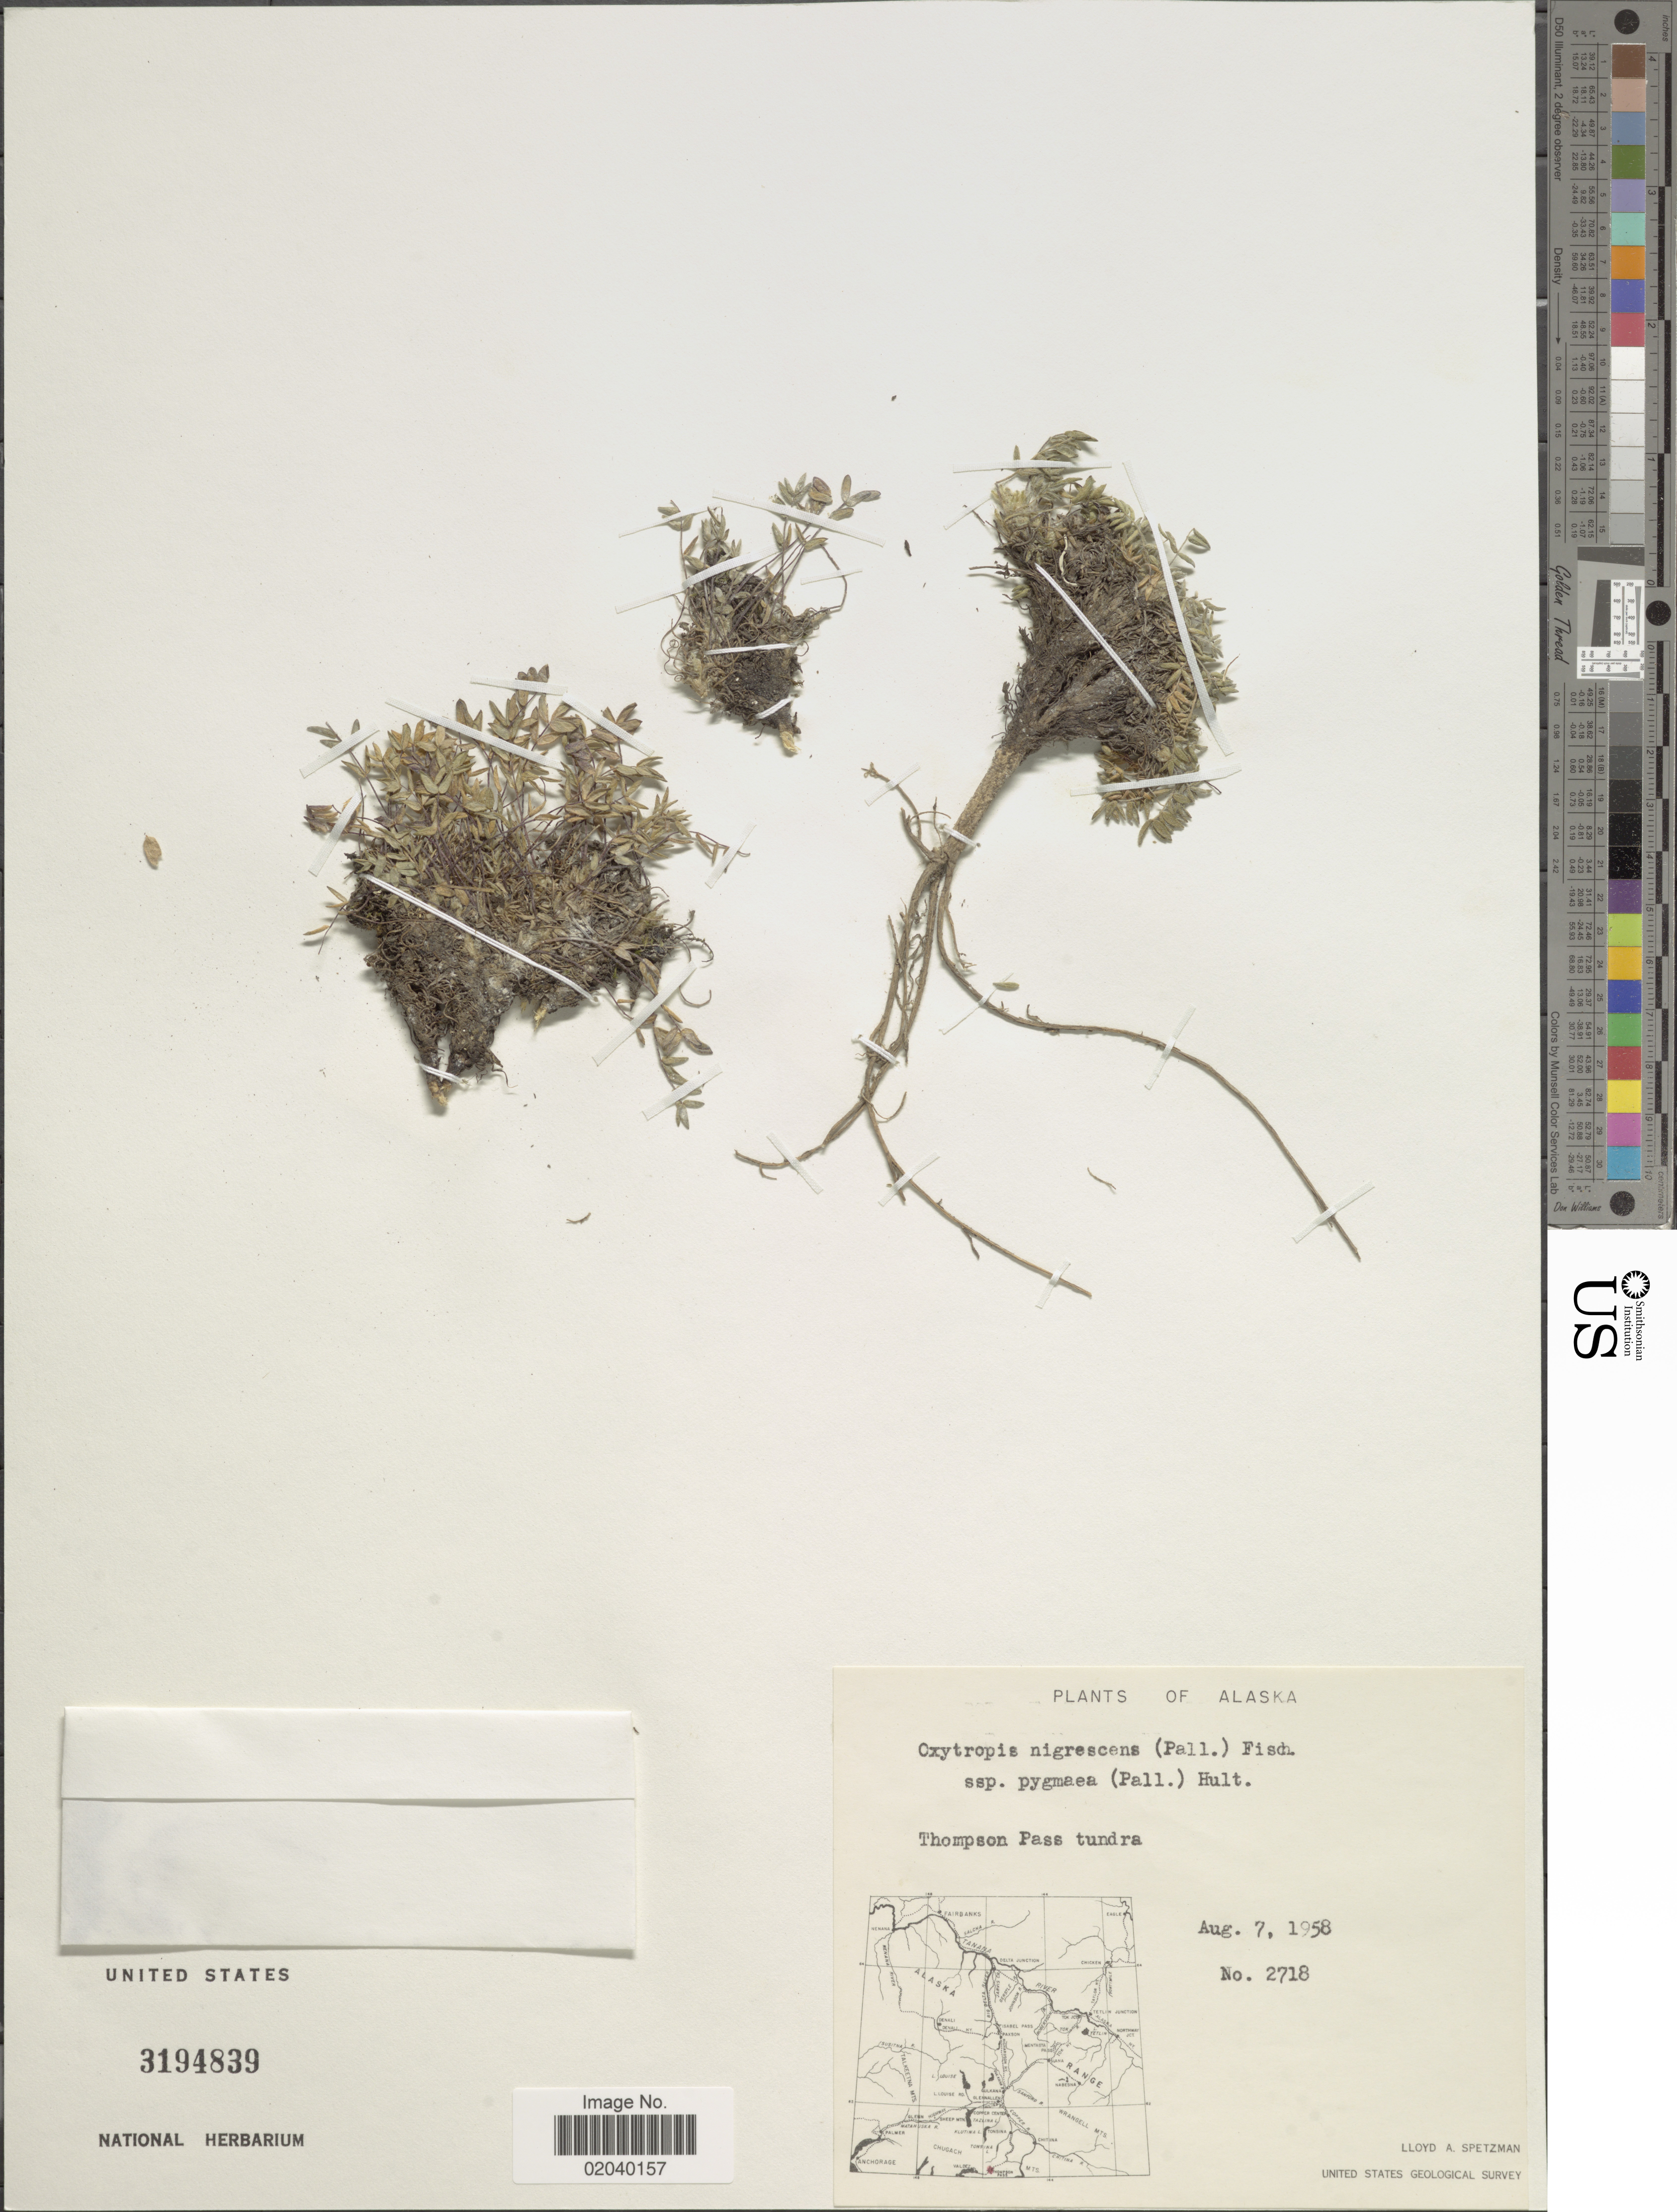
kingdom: Plantae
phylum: Tracheophyta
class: Magnoliopsida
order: Fabales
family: Fabaceae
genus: Oxytropis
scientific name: Oxytropis nigrescens subsp. pygmaea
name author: (Pall.) Hultén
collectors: L. Spetzman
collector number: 2718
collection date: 1958-08-07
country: United States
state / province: Alaska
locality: Thopson Pass tundra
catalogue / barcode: US 3194839